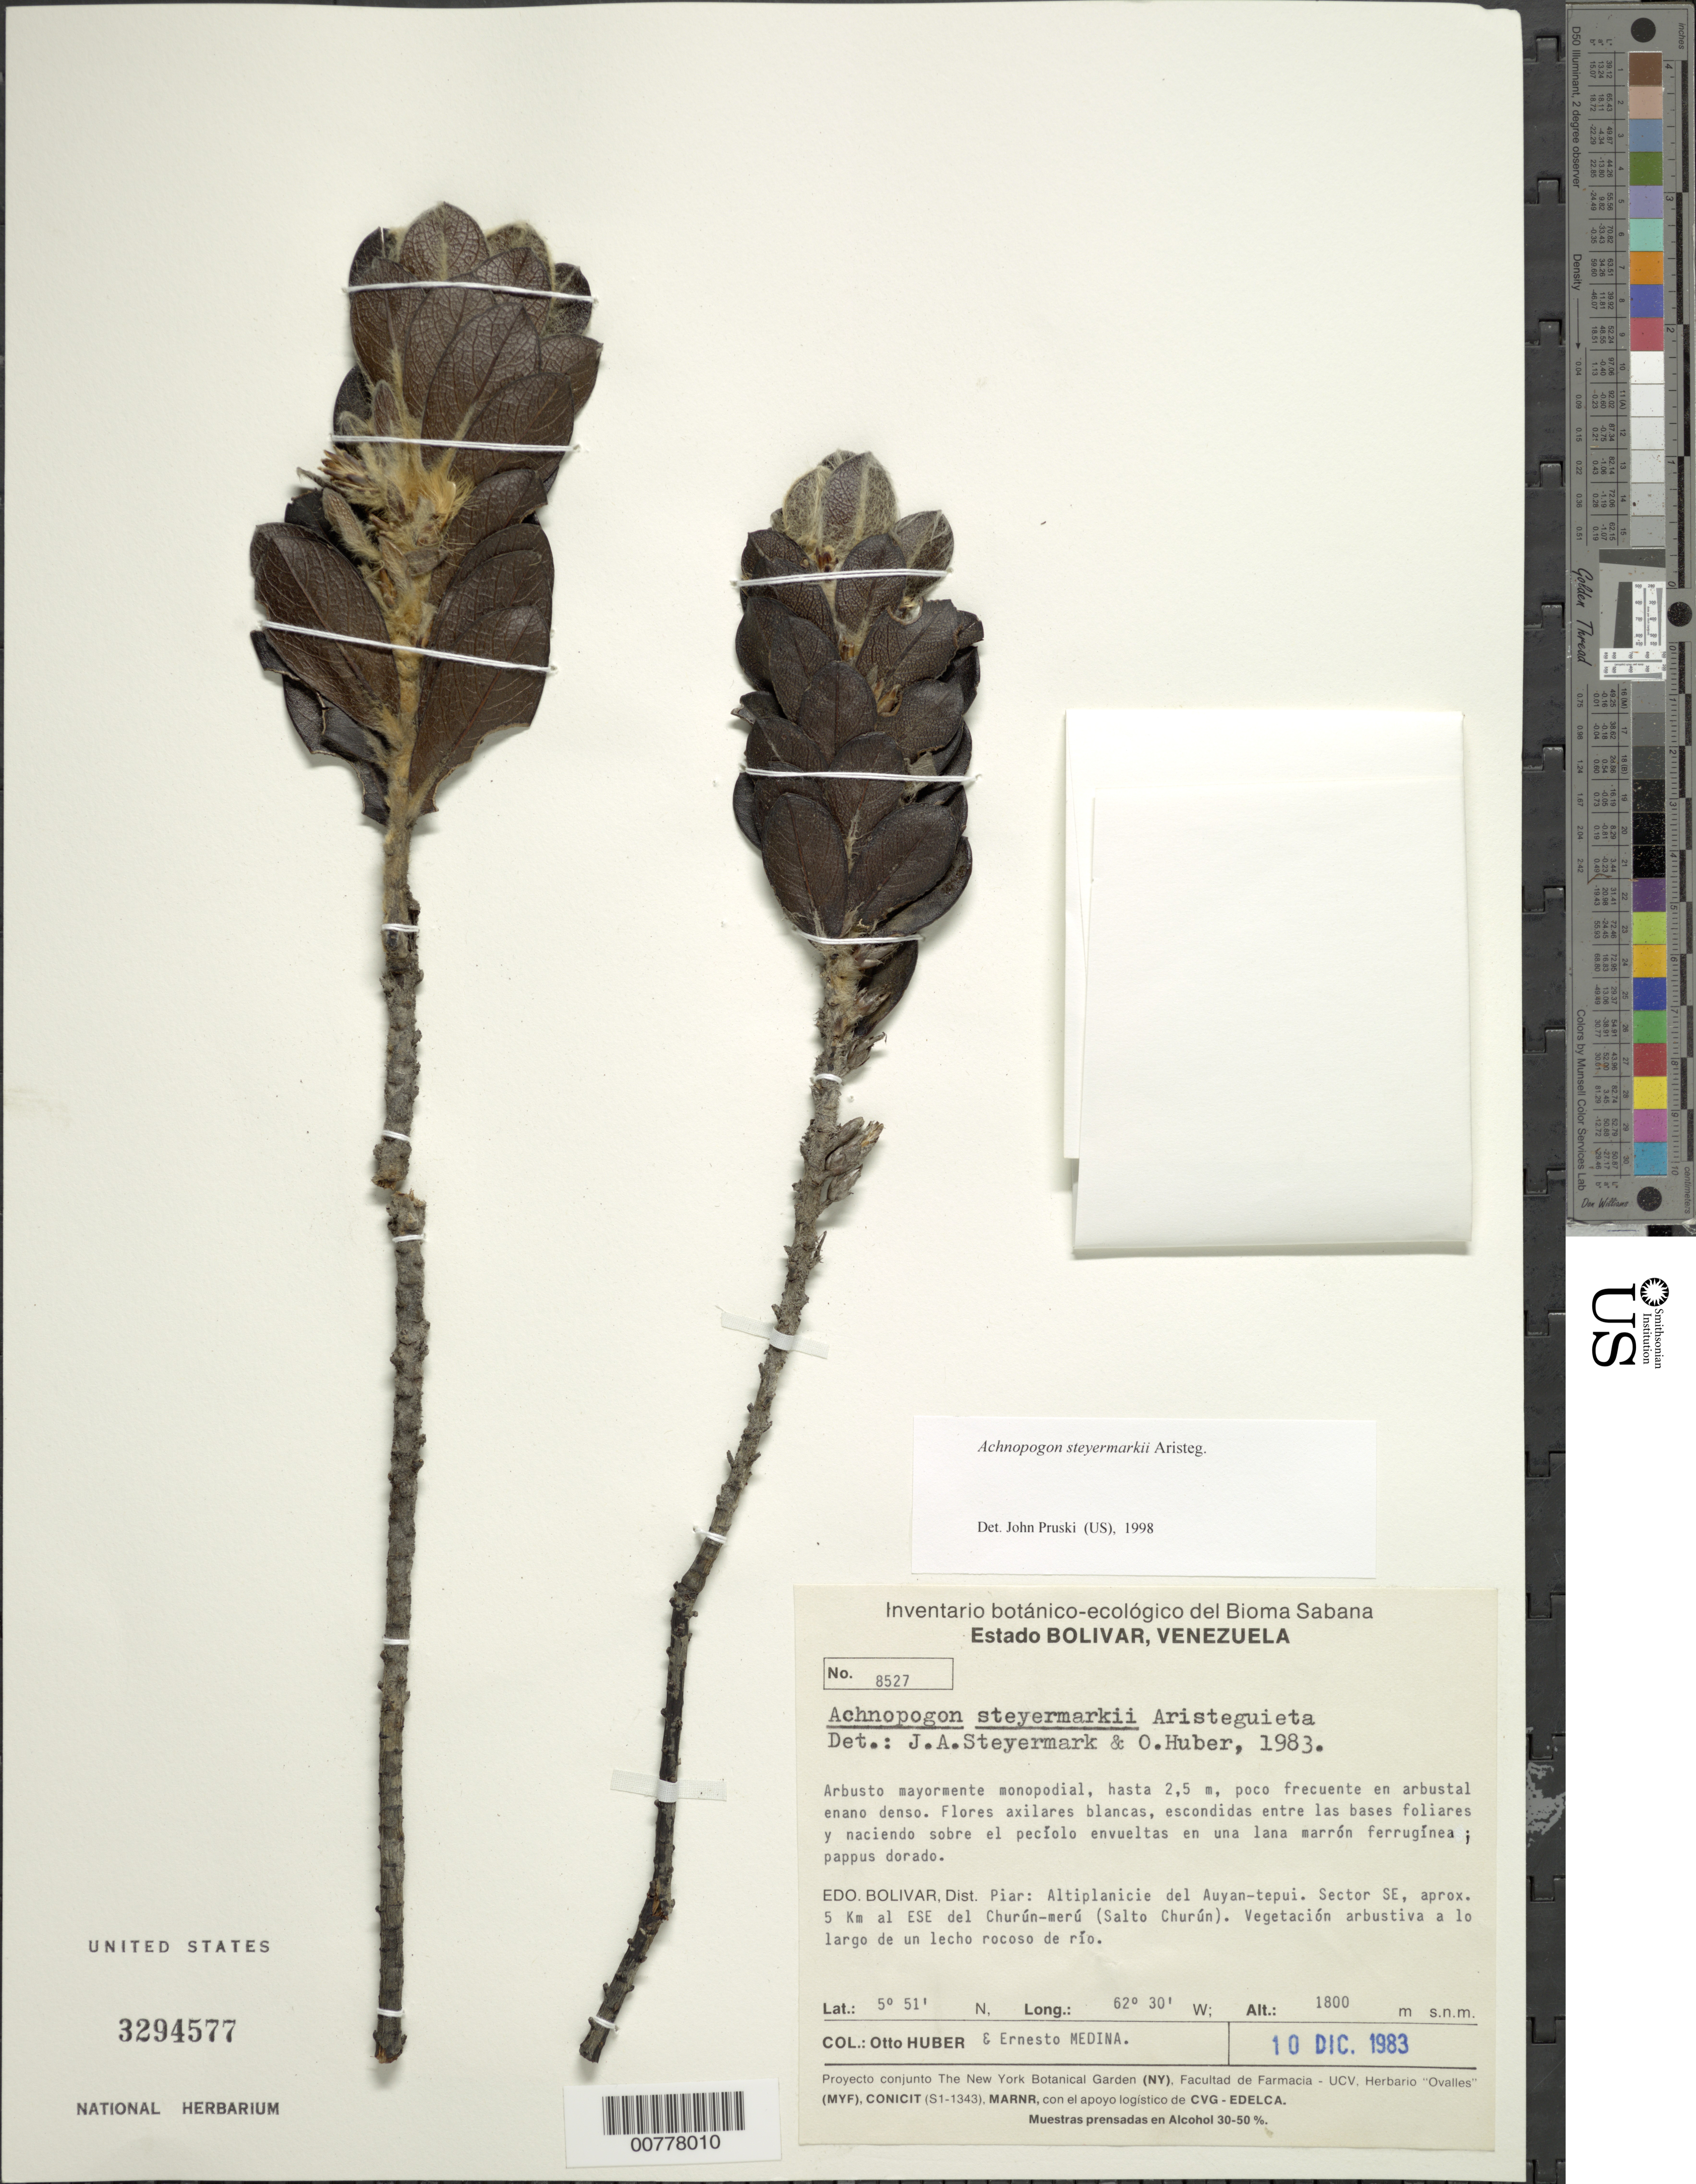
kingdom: Plantae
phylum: Tracheophyta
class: Magnoliopsida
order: Asterales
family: Asteraceae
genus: Achnopogon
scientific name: Achnopogon steyermarkii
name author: Aristeg.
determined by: Steyermark, J. A.; Huber, O.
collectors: O. Huber & E. Medina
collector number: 8527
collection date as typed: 10-Dec-83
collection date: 1983-12-10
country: Venezuela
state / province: Bolívar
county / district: Piar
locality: Auyan-tepuí, sect. SE, 5 km ESE del Churún-merú (Salto Churún)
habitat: Vegetación arbustiva a lo largo de un lecho rocoso de rio, planta en arbustal enano denso.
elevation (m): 1800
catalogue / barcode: US 3294577